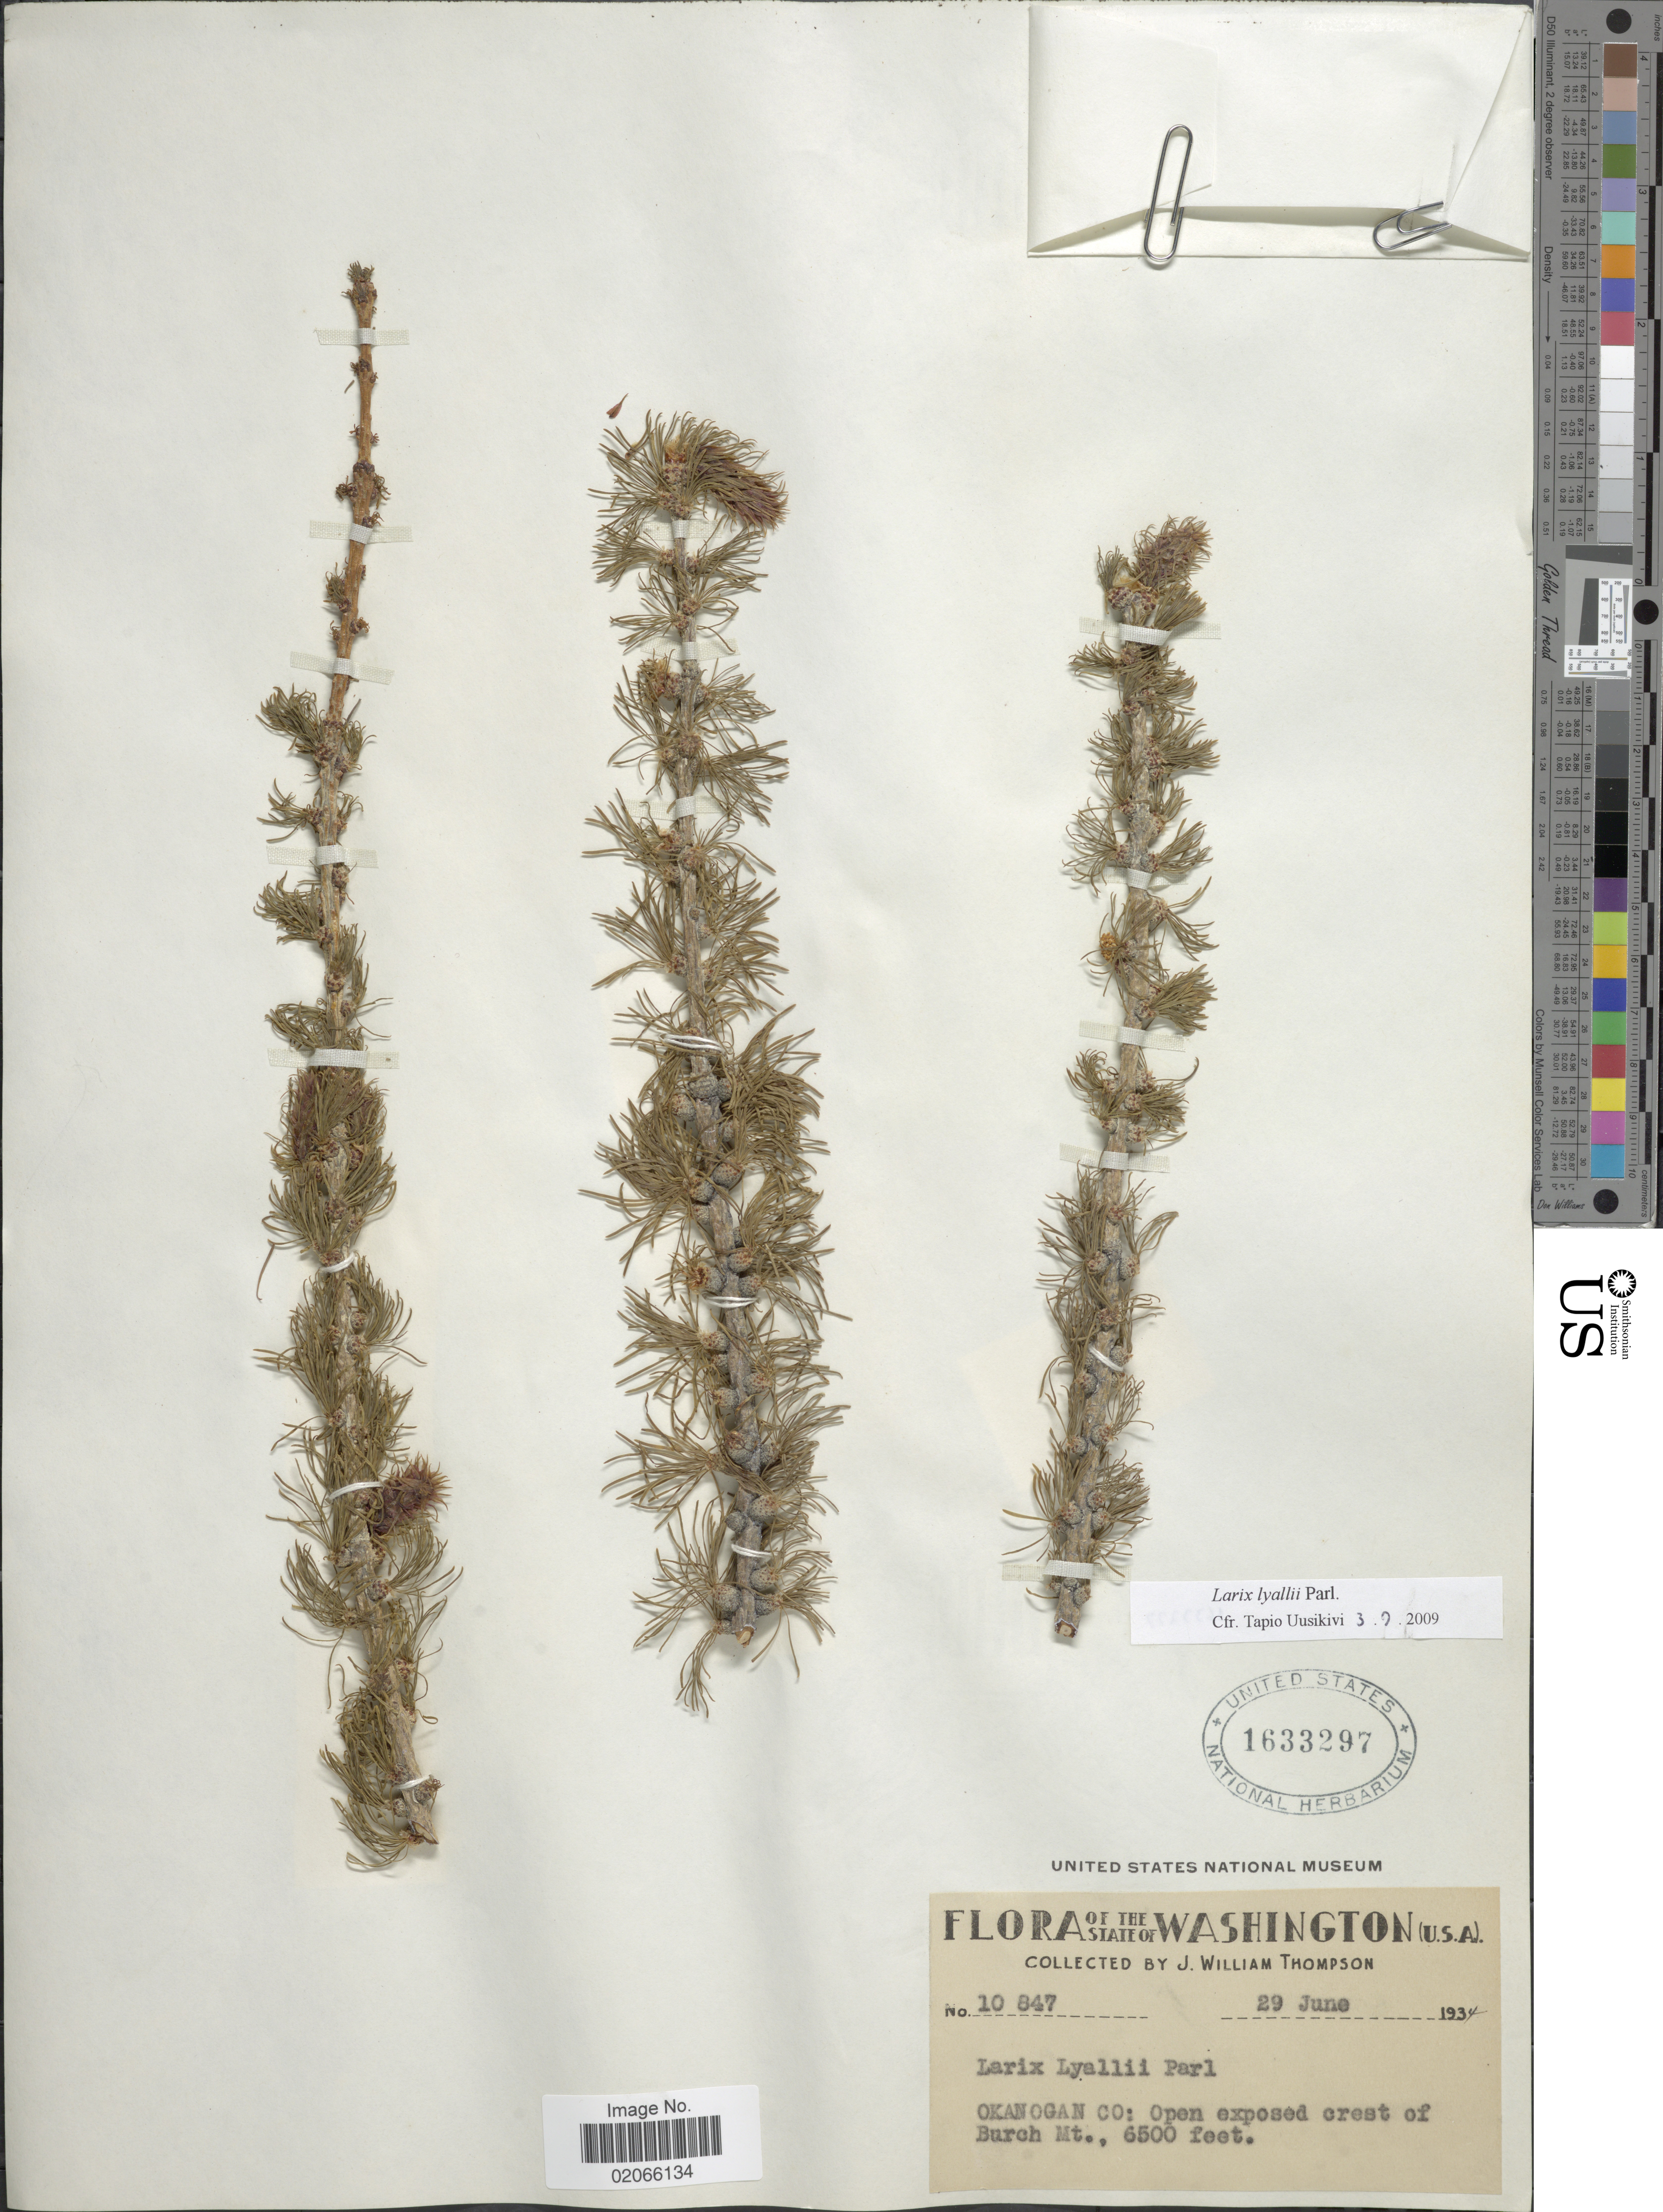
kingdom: Plantae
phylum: Tracheophyta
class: Pinopsida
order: Pinales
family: Pinaceae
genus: Larix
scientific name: Larix lyallii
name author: Parl.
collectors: J. W. Thompson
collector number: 10847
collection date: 1934-06-29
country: United States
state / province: Washington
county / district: Okanogan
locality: Okanogan Co: open exposed crest of Burch Mt.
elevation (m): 1981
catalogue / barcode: US 1633297